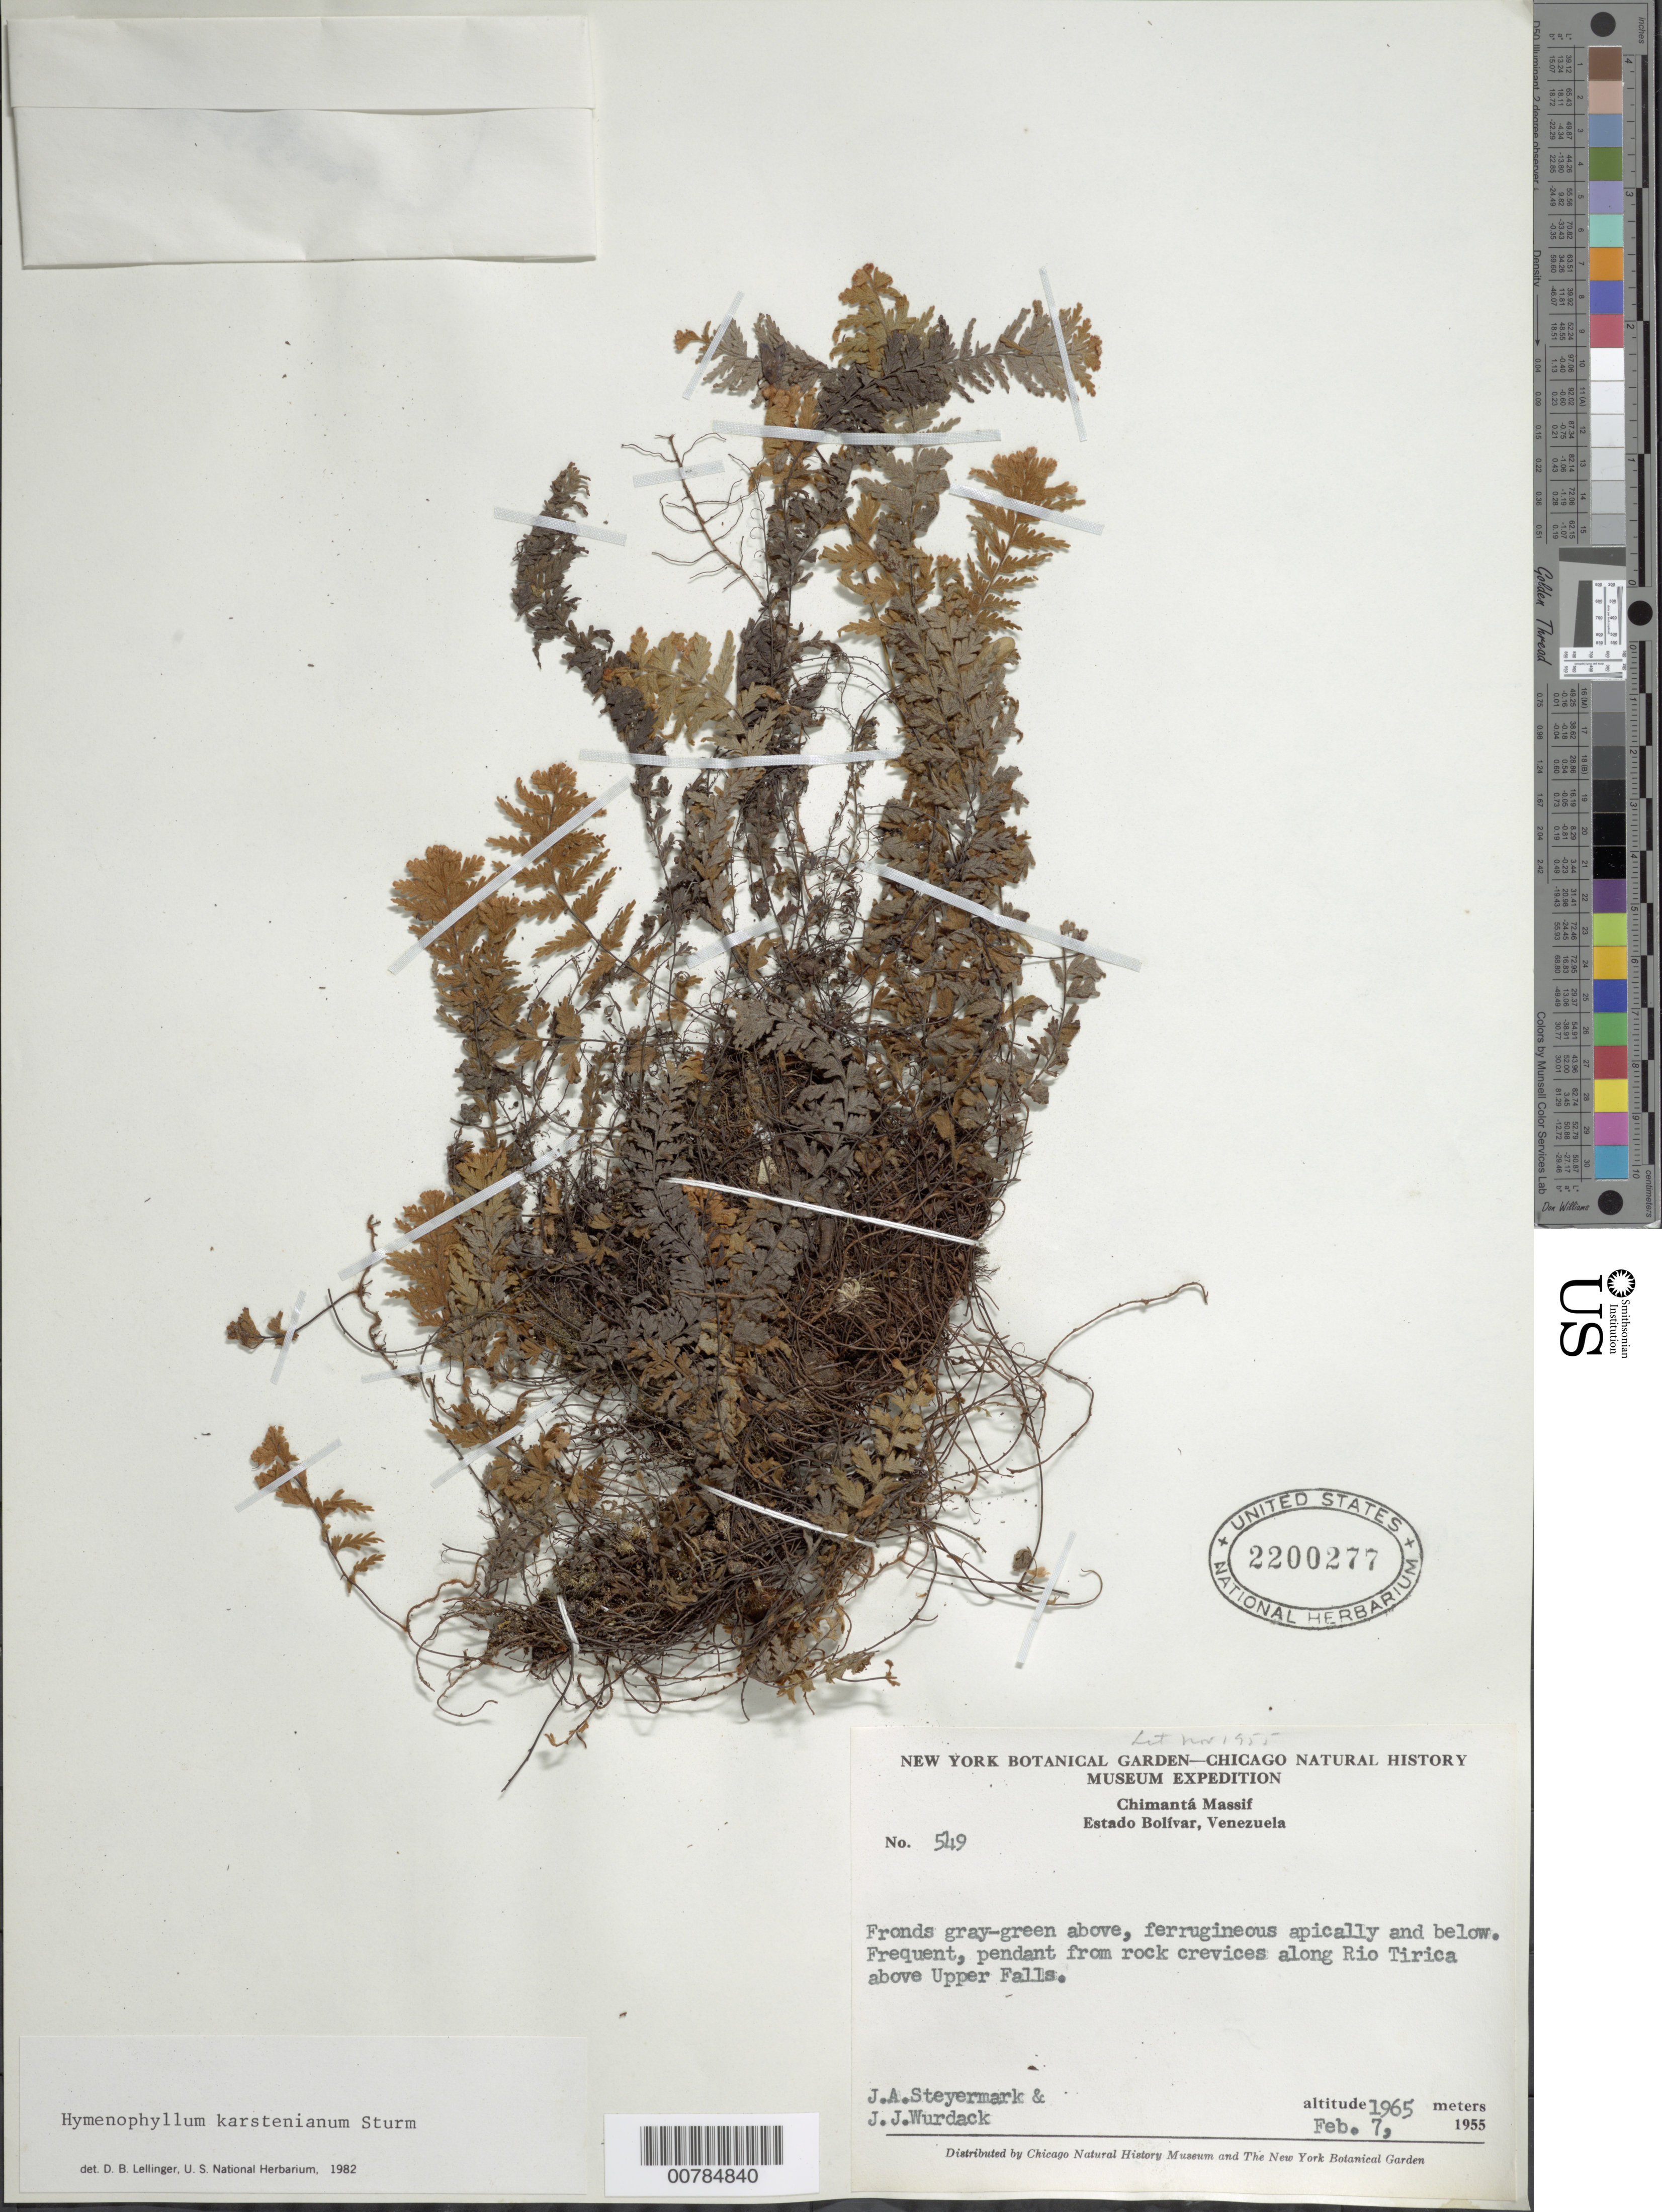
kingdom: Plantae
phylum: Tracheophyta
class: Polypodiopsida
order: Hymenophyllales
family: Hymenophyllaceae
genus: Hymenophyllum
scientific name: Hymenophyllum karstenianum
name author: J.W. Sturm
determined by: Lellinger, David B., (BOT), Smithsonian Institution - National Museum of Natural History (UNITED STATES)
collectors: J. Steyermark & J. J. Wurdack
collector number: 55 549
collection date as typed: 7-Feb-55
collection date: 1955-02-07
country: Venezuela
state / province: Bolívar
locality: Chimantá Massif, above Upper Falls of Río Tirica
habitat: Rock crevices along river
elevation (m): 1965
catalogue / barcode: US 2200277